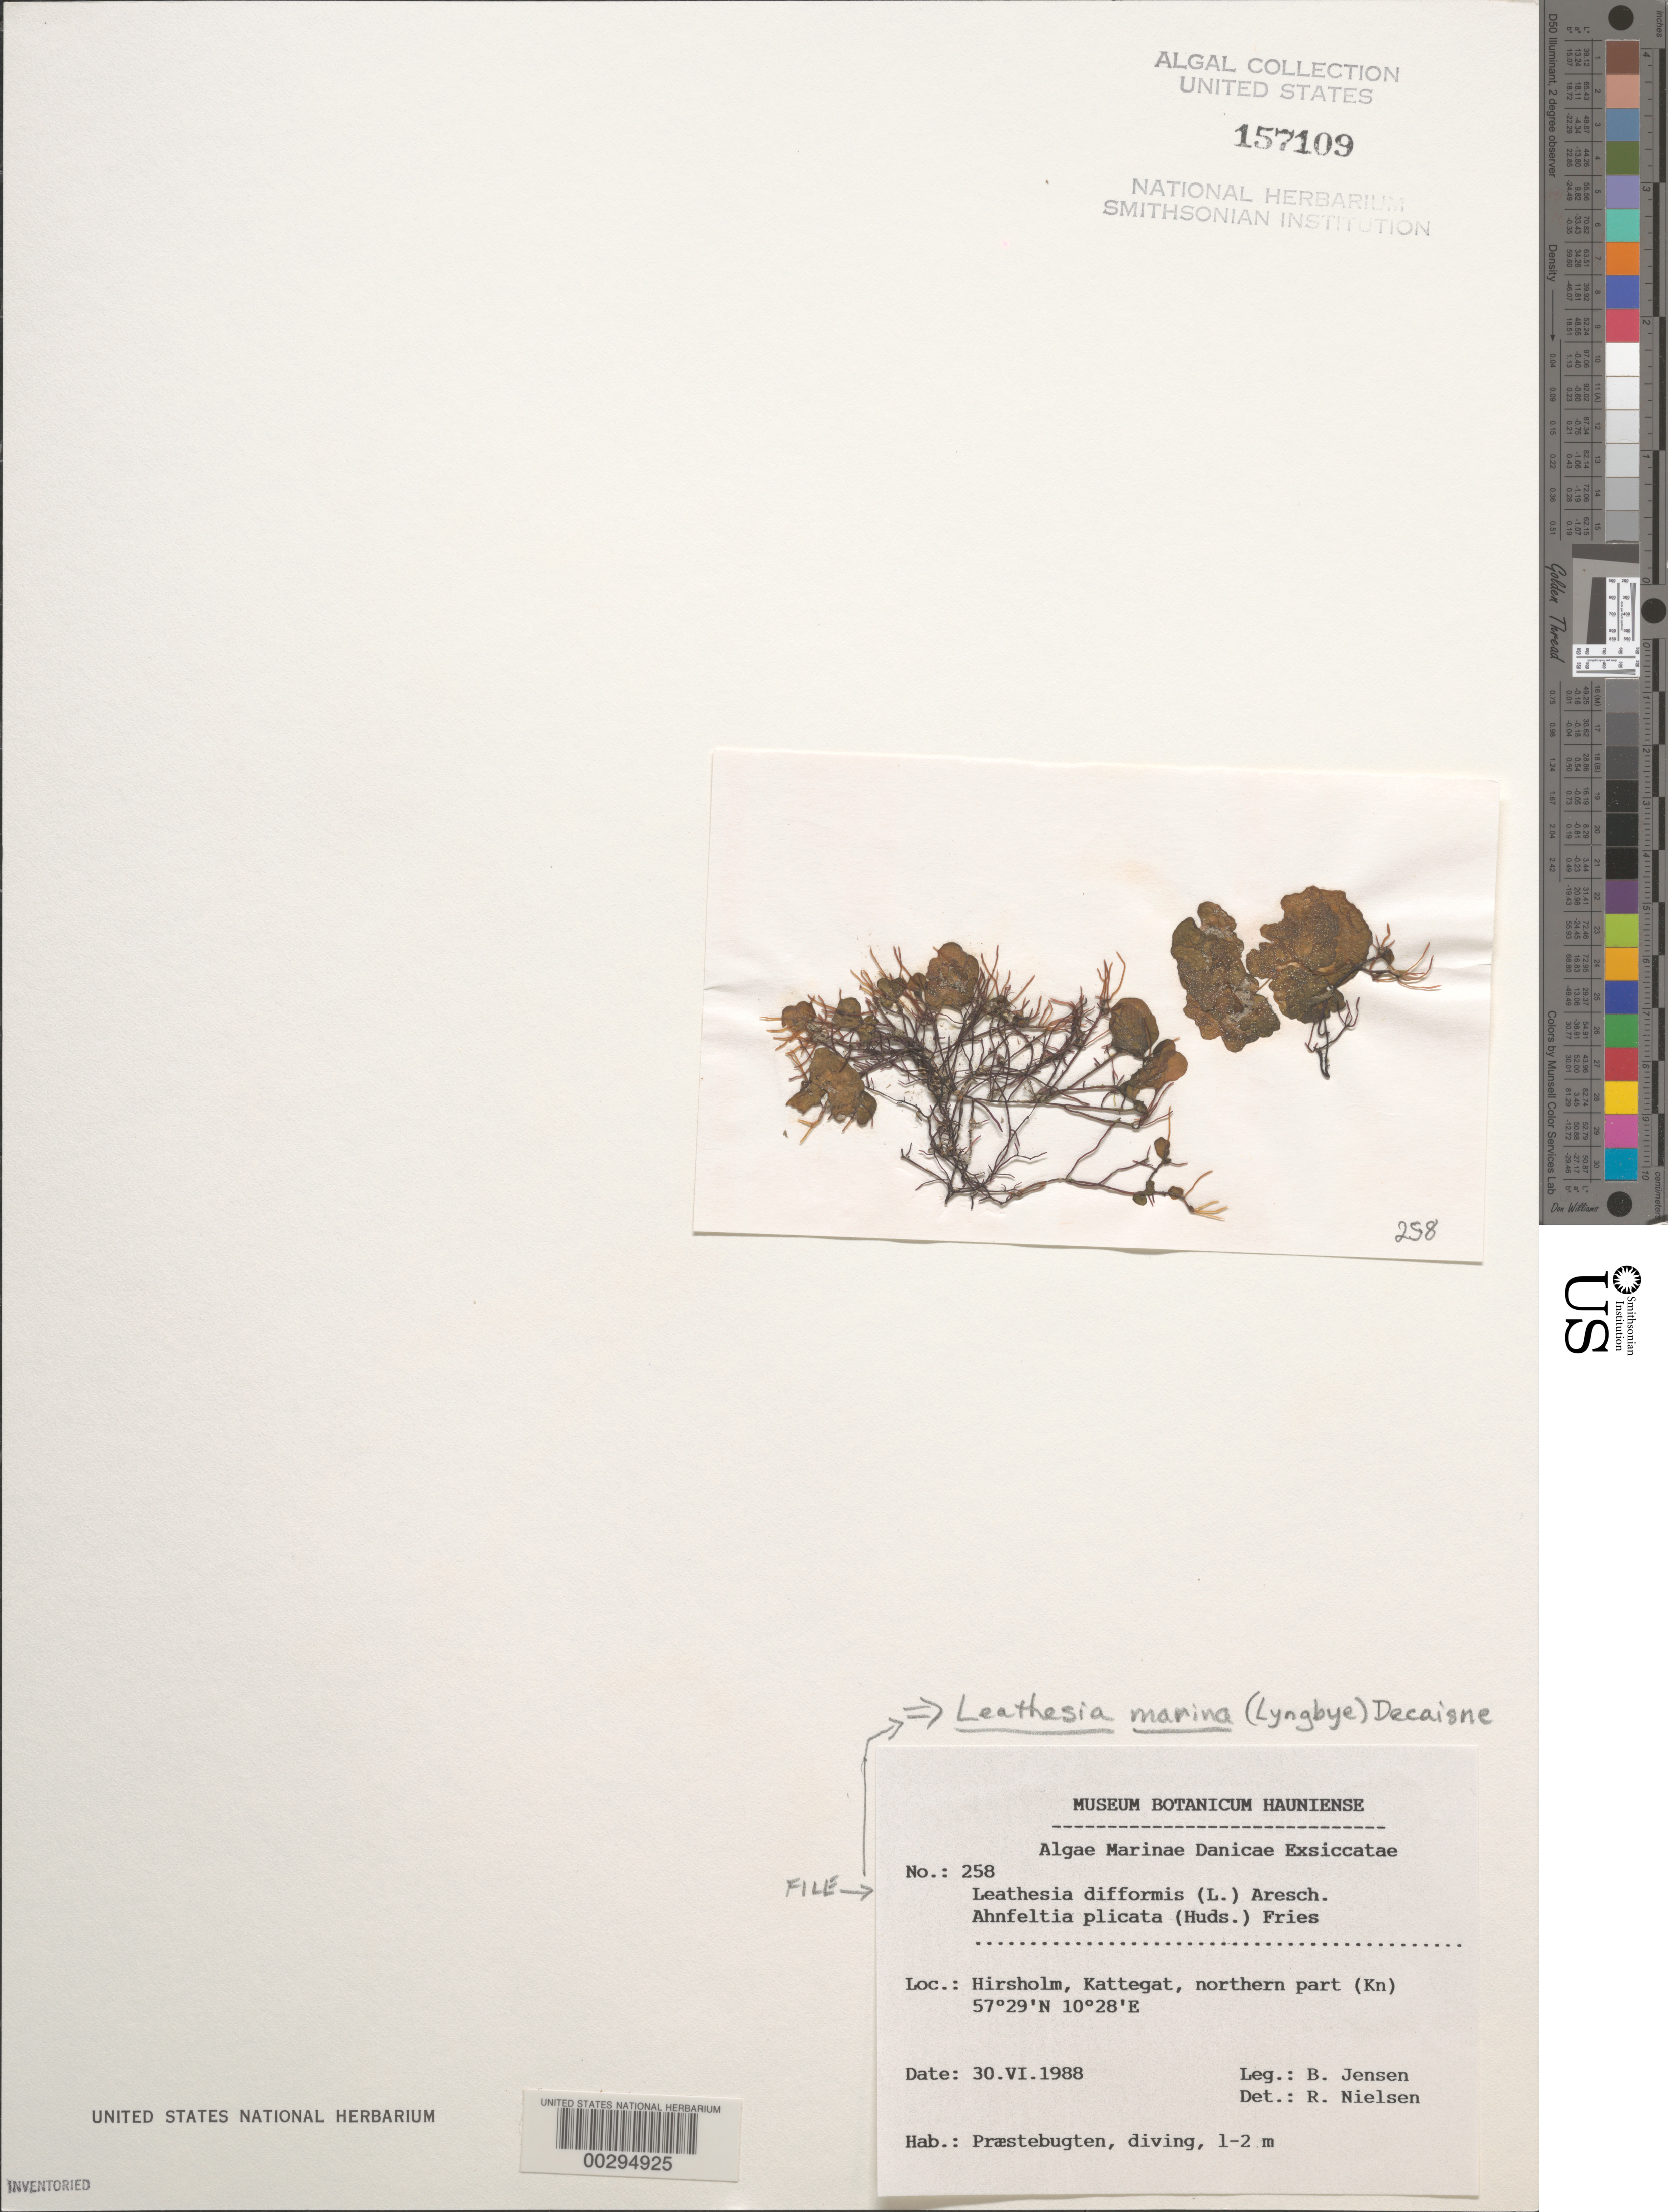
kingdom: Chromista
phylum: Ochrophyta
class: Phaeophyceae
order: Ectocarpales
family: Chordariaceae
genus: Leathesia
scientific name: Leathesia marina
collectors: B. Jensen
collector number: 258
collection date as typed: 30 Jun 1988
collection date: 1988-06-30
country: Denmark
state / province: Nordjylland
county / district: Frederikshavn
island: Hirsholm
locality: Kattegat, northern part; Praestebugten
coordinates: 57 29'N, 10 28'E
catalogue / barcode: US 157109